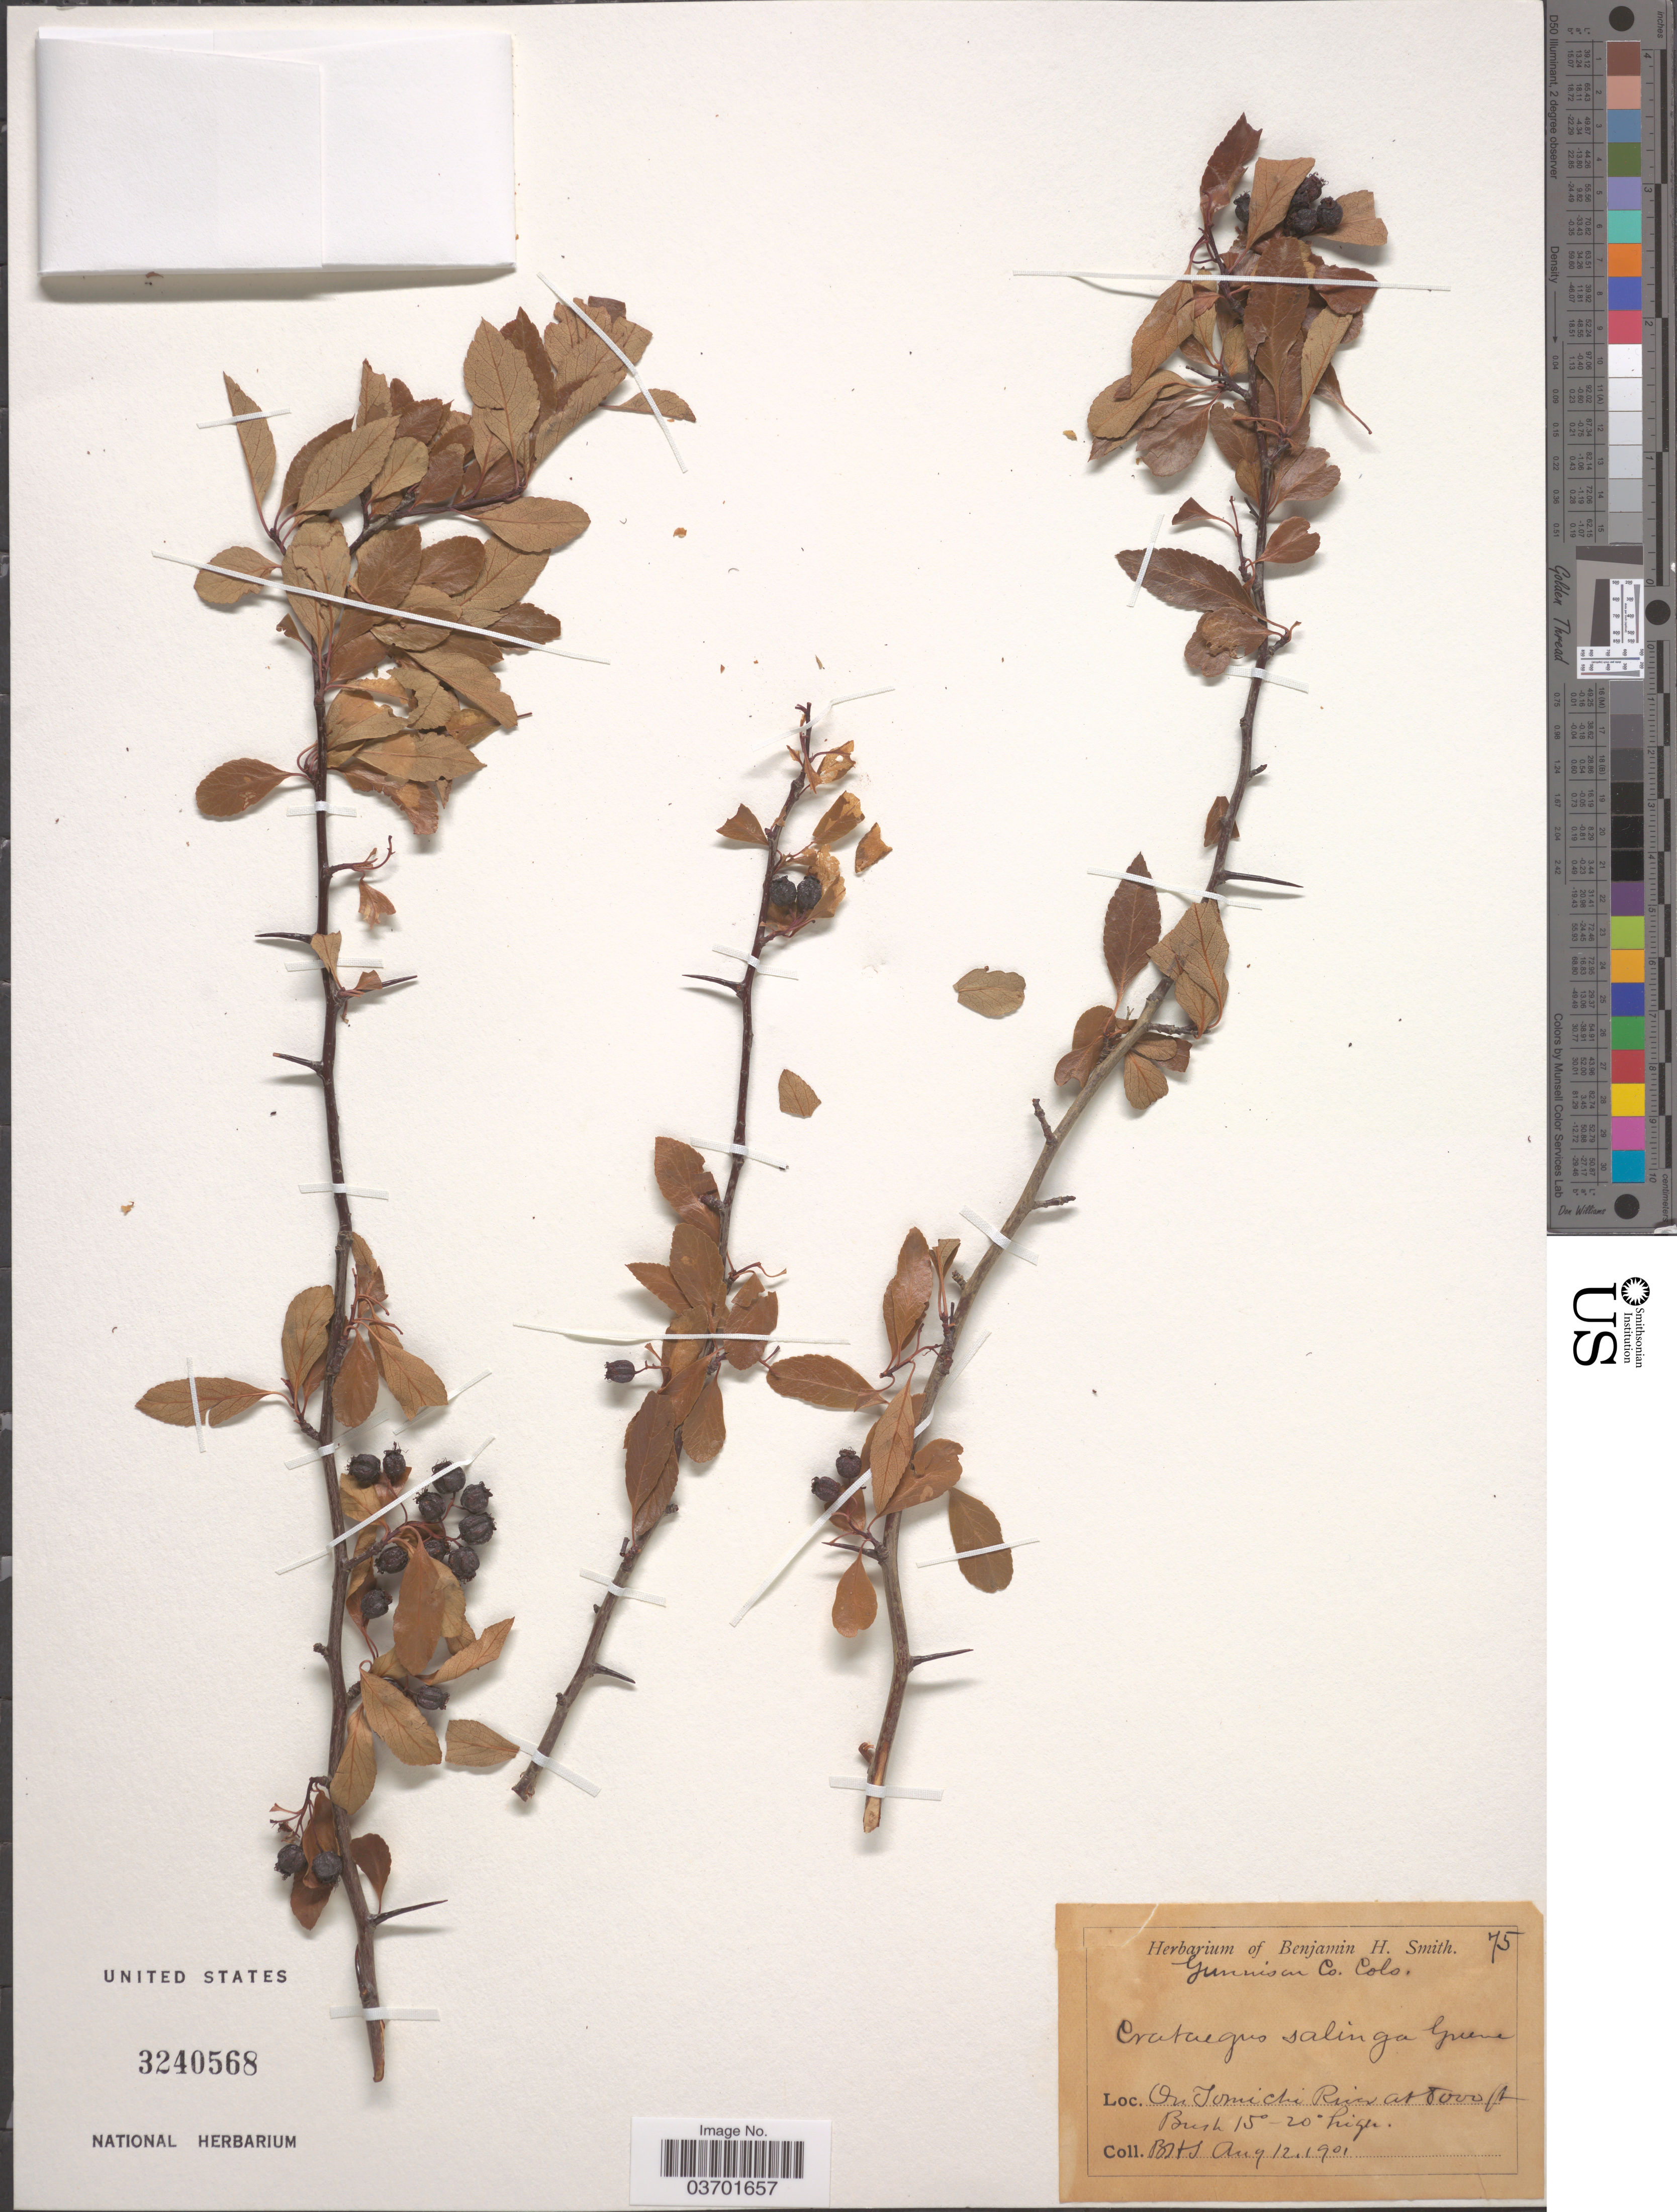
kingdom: Plantae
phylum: Tracheophyta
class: Magnoliopsida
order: Rosales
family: Rosaceae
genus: Crataegus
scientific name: Crataegus saligna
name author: Greene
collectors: B. H. Smith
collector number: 75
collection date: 1901-08-12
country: United States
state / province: Colorado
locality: Gunnison Co. On Tomichi River.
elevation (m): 2438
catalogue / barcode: US 3240568